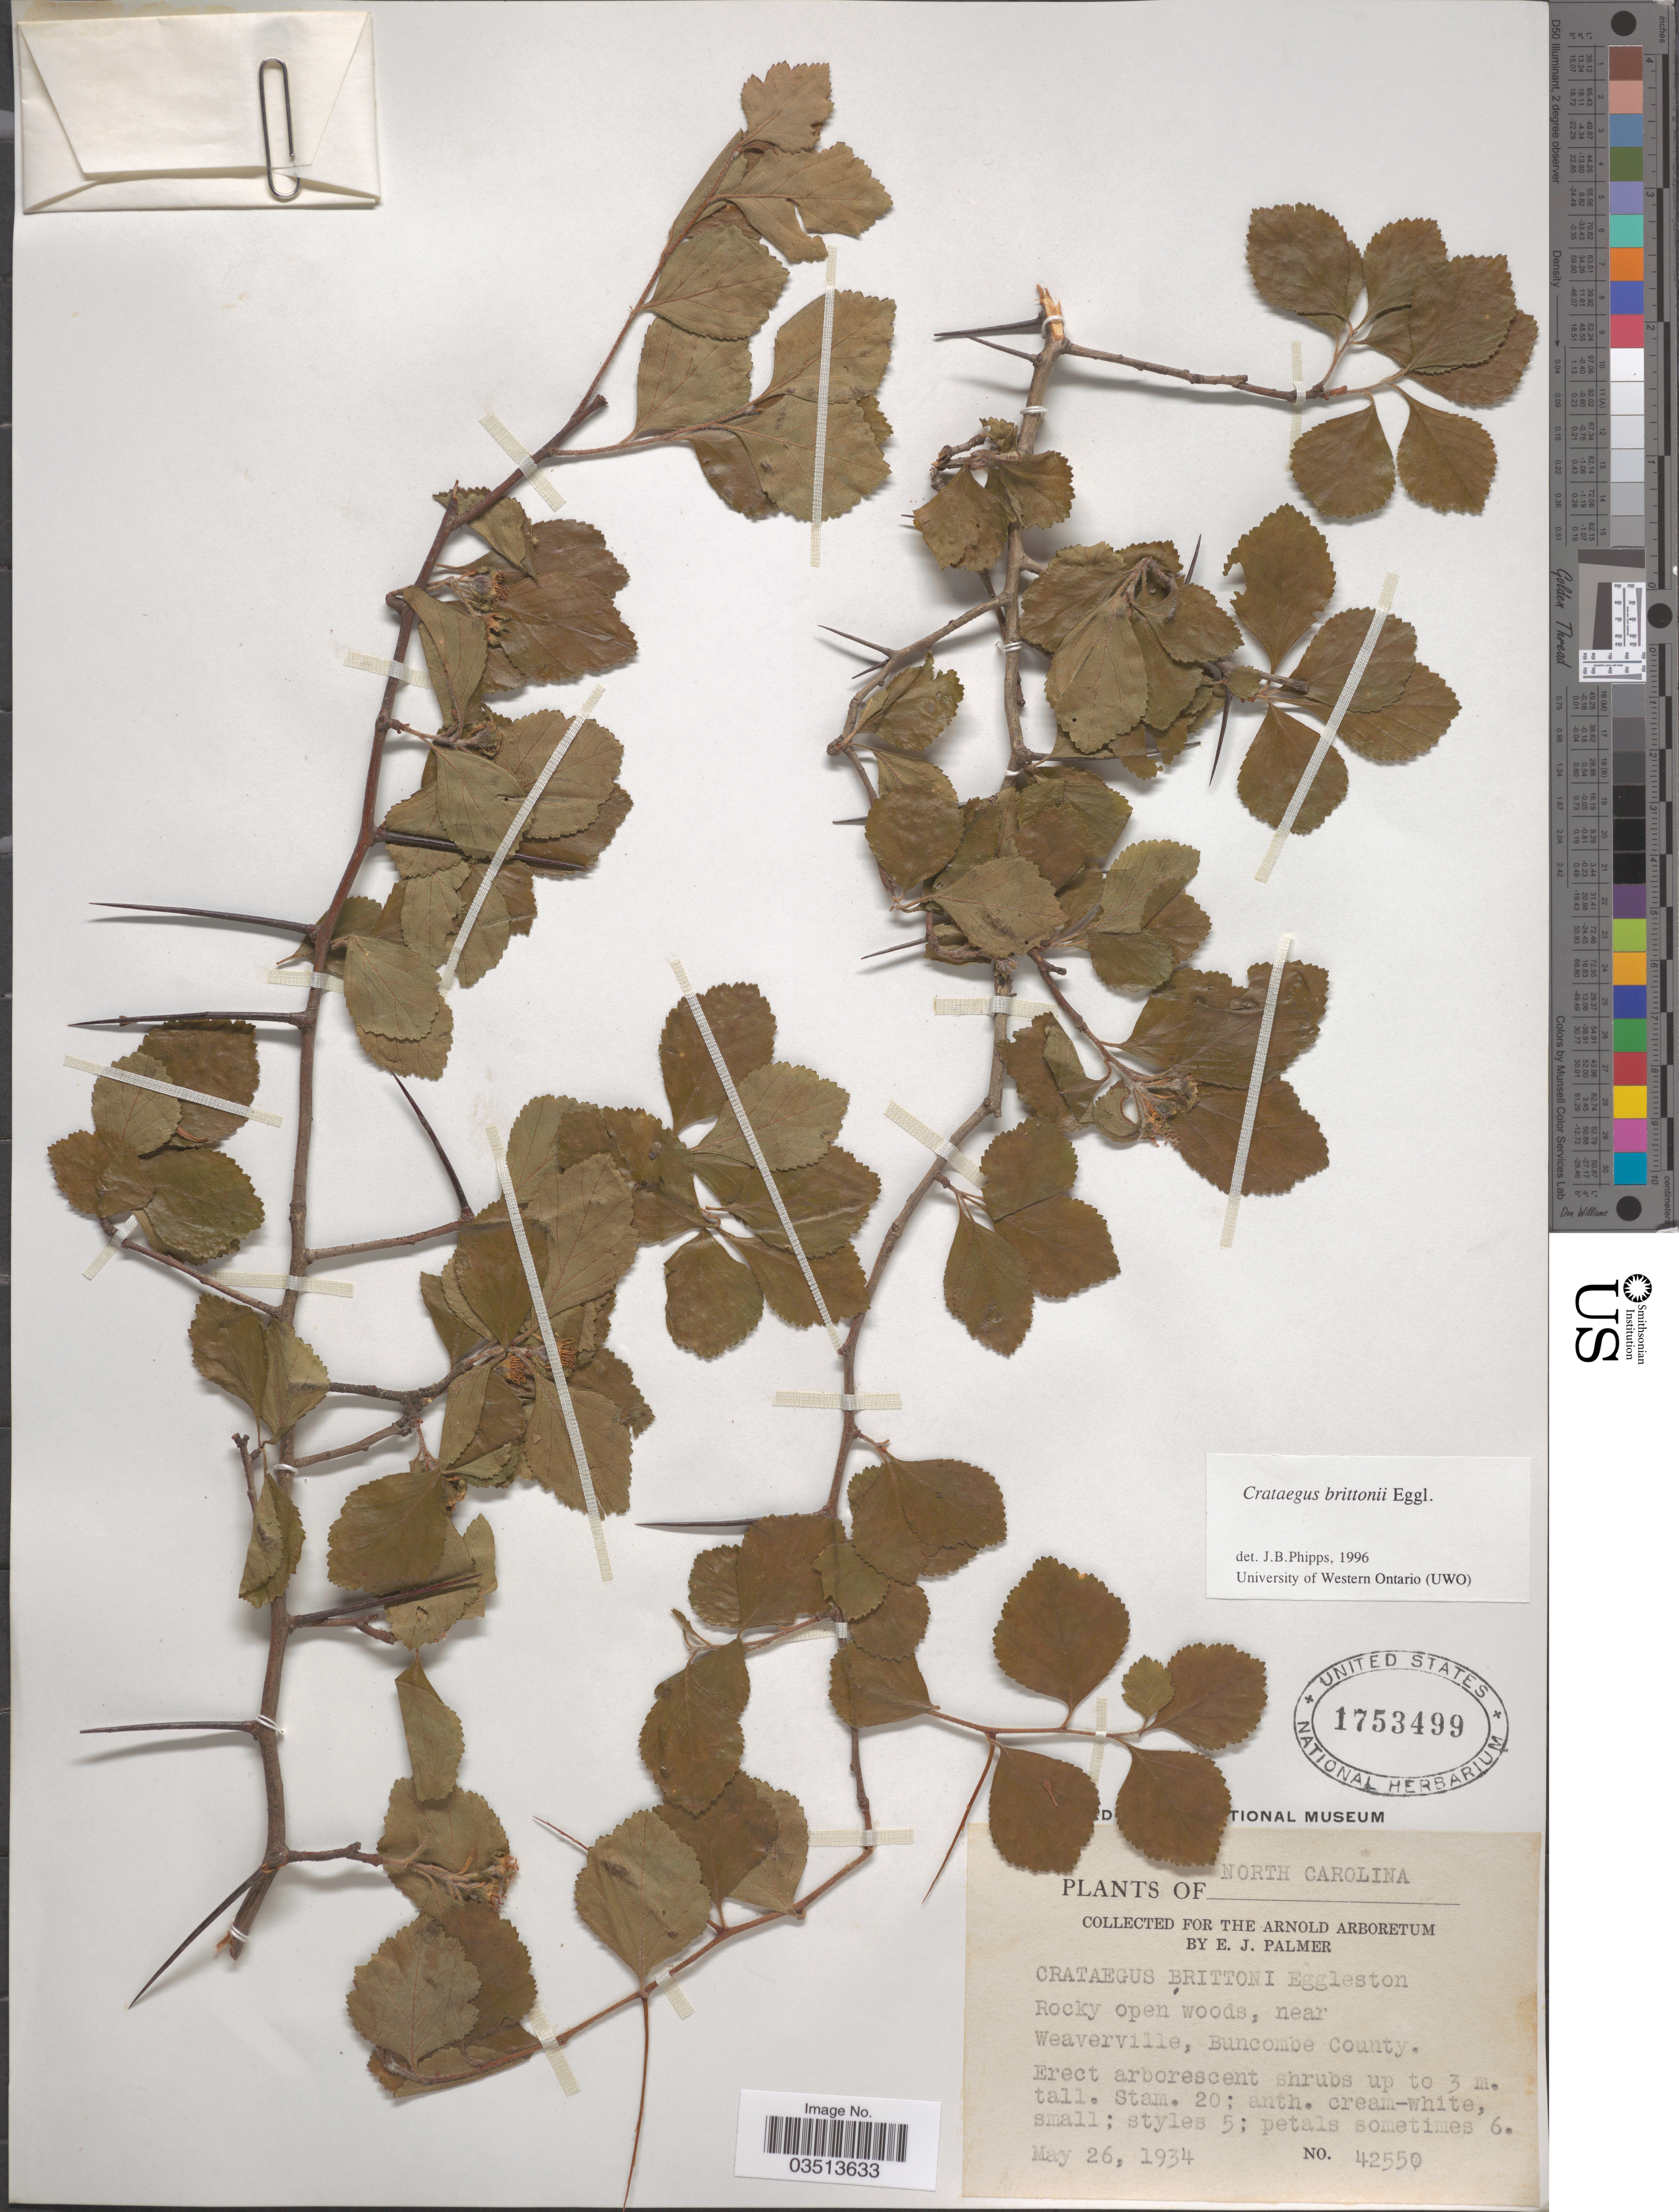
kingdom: Plantae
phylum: Tracheophyta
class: Magnoliopsida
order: Rosales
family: Rosaceae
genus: Crataegus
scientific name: Crataegus brittonii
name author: Eggl.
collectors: E. J. Palmer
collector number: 42550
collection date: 1934-05-26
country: United States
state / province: North Carolina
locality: Rocky open woods, near Weaverville, Buncombe County.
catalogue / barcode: US 1753499